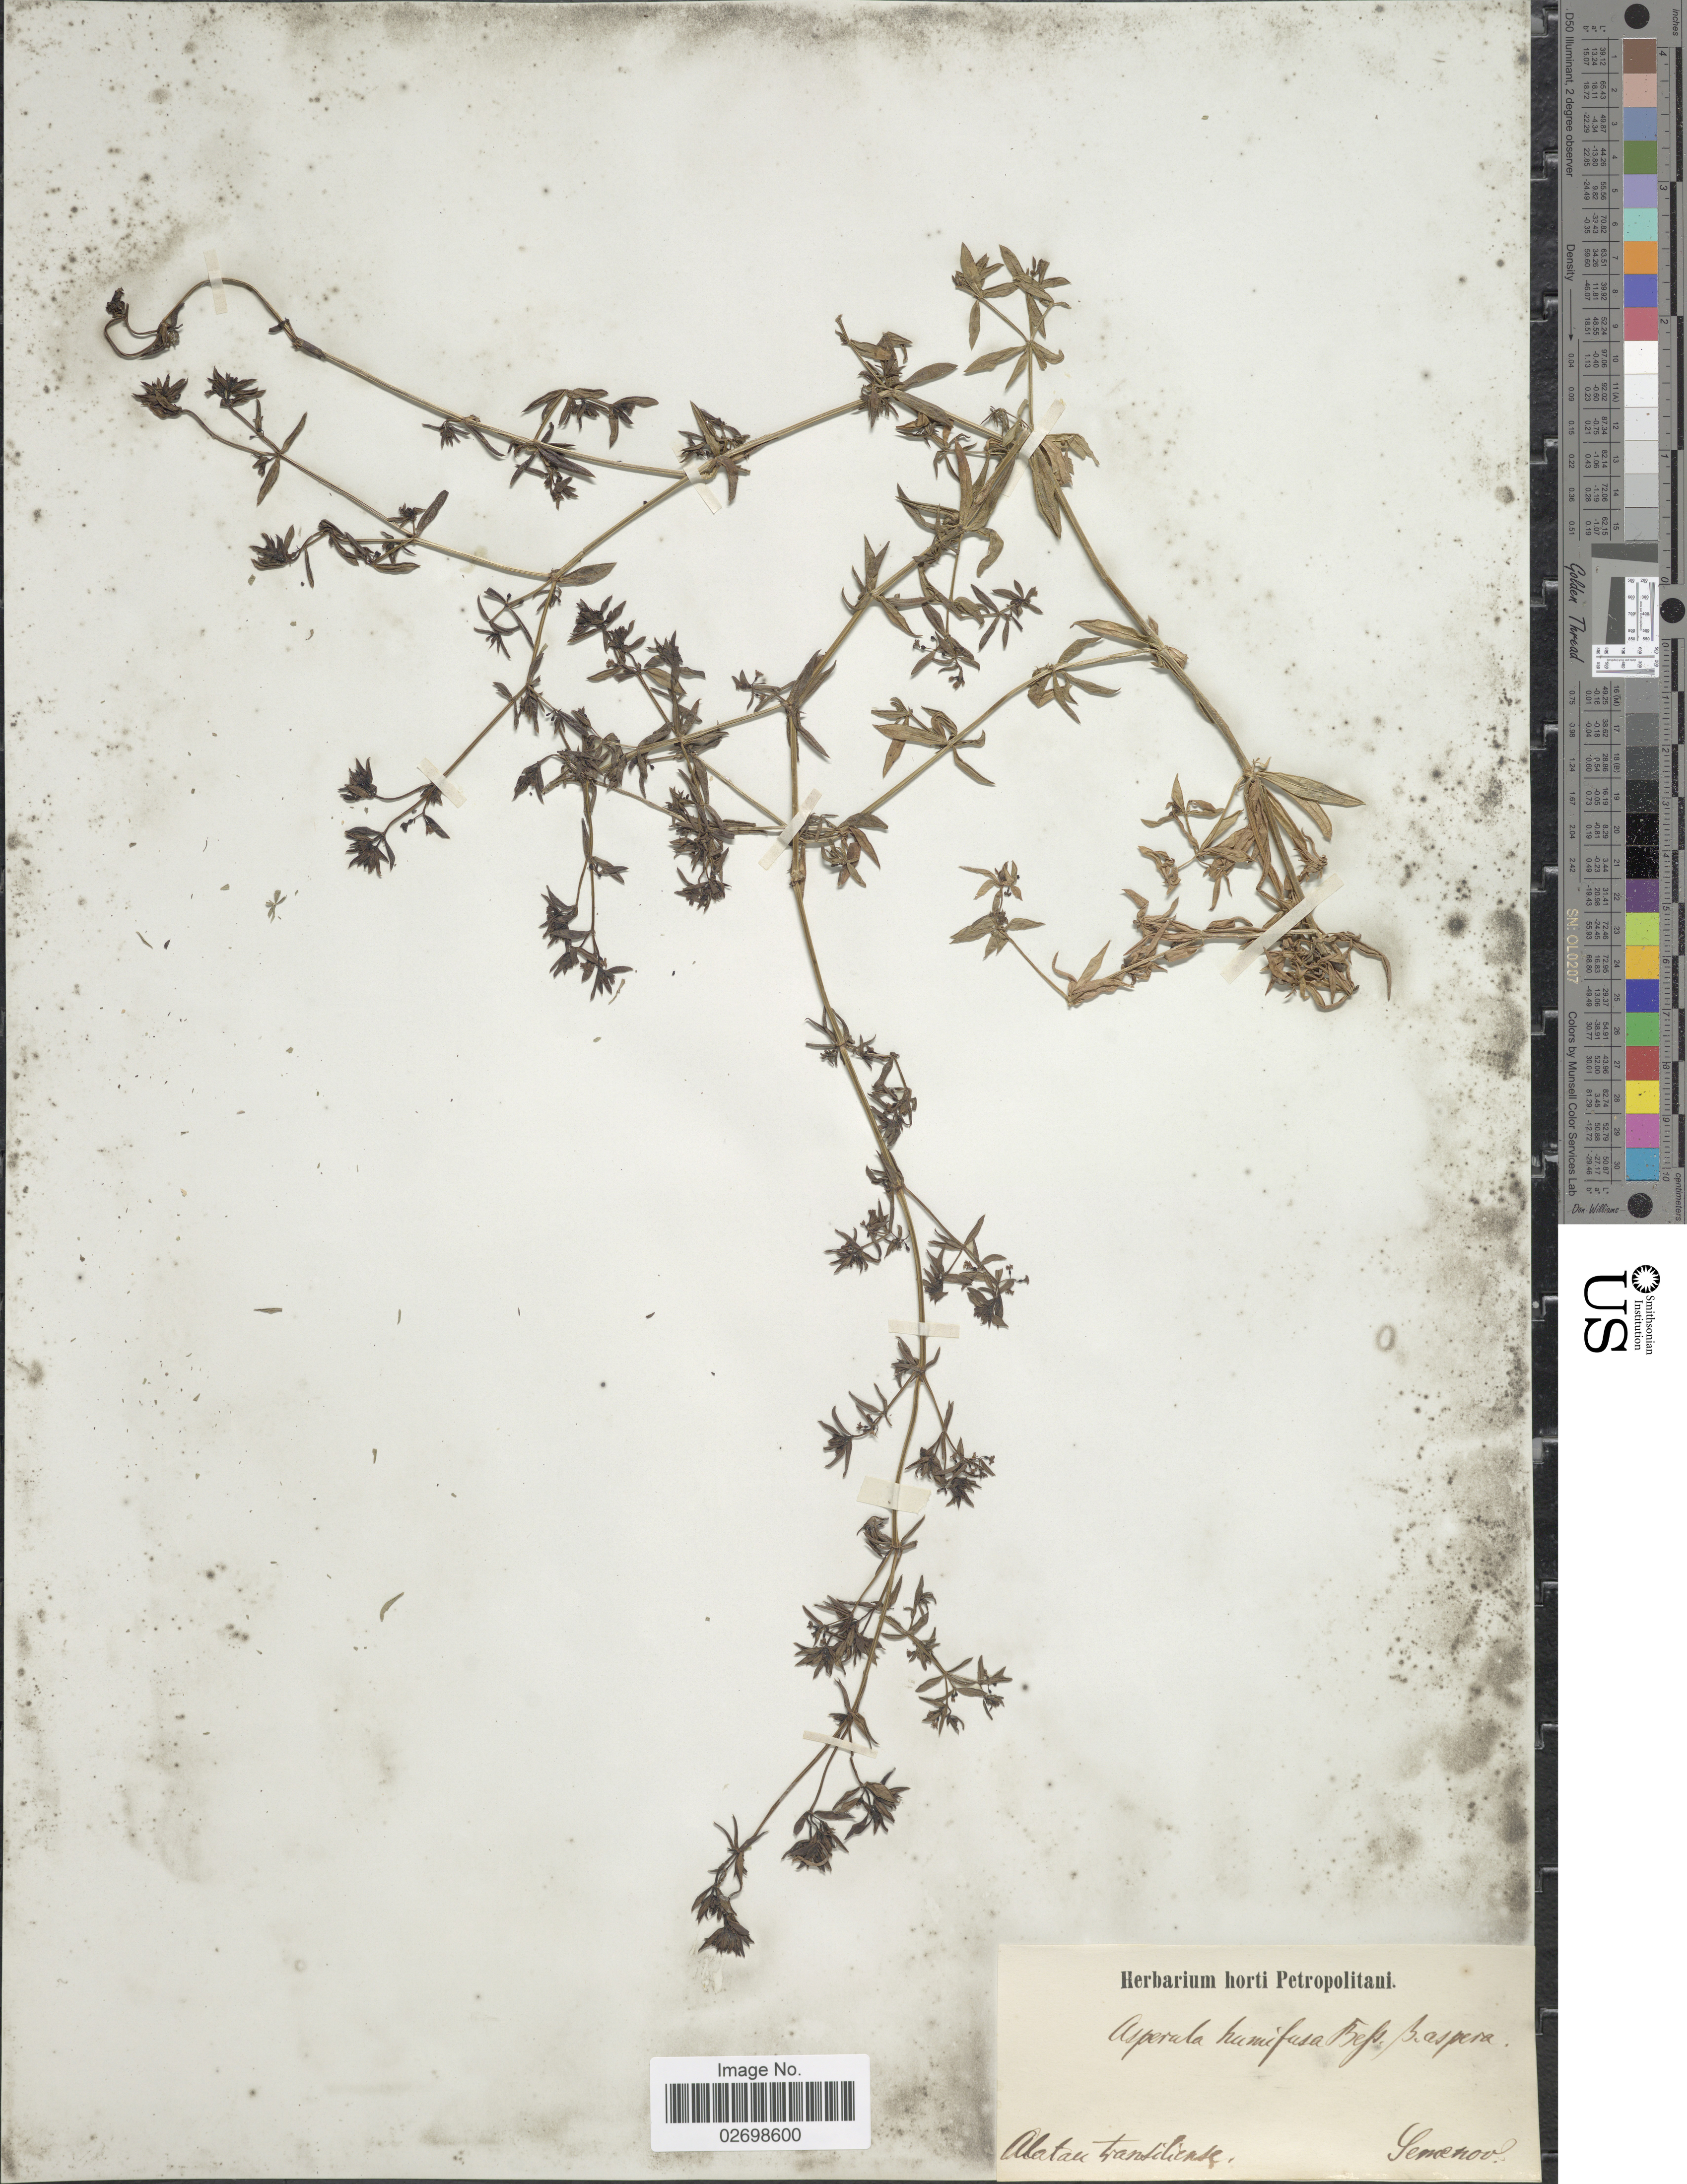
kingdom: Plantae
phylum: Tracheophyta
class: Magnoliopsida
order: Gentianales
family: Rubiaceae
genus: Galium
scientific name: Galium humifusum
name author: M. Bieb.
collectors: -- Semenov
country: Kazakhstan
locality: Alatau transiliense